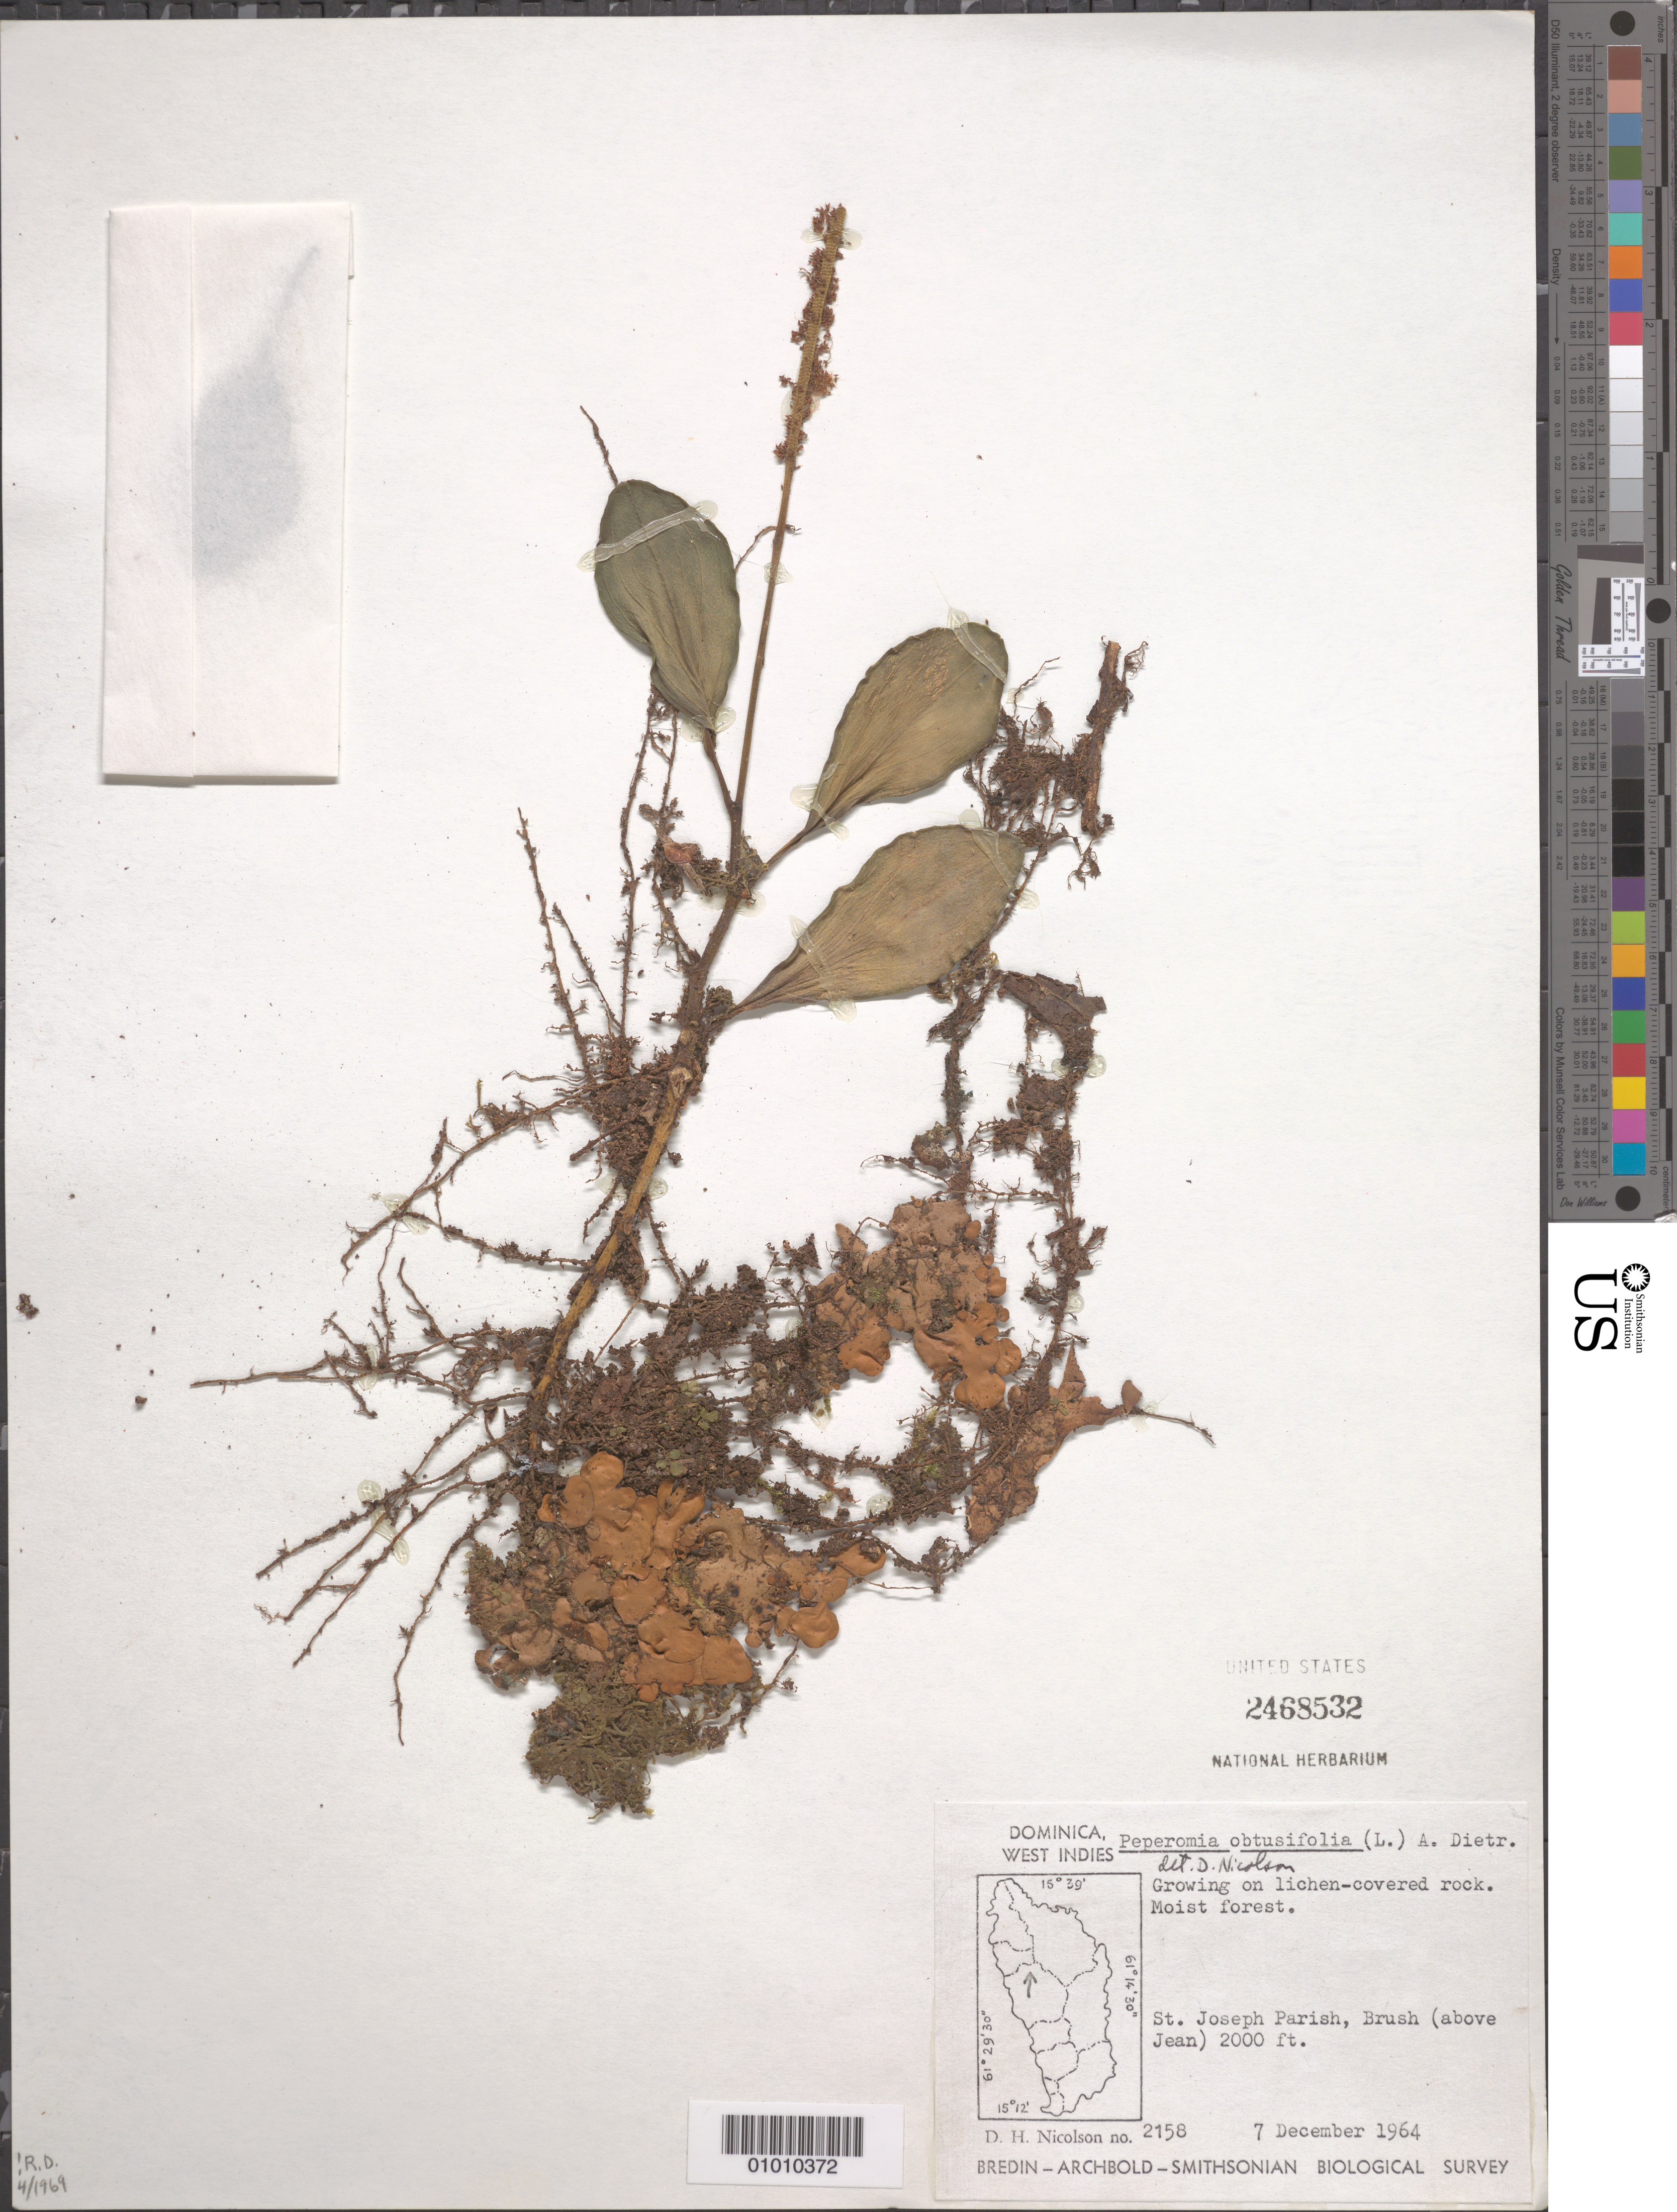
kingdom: Plantae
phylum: Tracheophyta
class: Magnoliopsida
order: Piperales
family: Piperaceae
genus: Peperomia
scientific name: Peperomia obtusifolia var. obtusifolia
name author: (L.) A. Dietr.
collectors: D. H. Nicolson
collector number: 2158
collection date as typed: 07 Dec 1964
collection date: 1964-12-07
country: Dominica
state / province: St. Joseph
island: Dominica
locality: Moist forest. Brush. Growing on Lichen-covered rock.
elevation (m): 610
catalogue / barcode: US 2468532